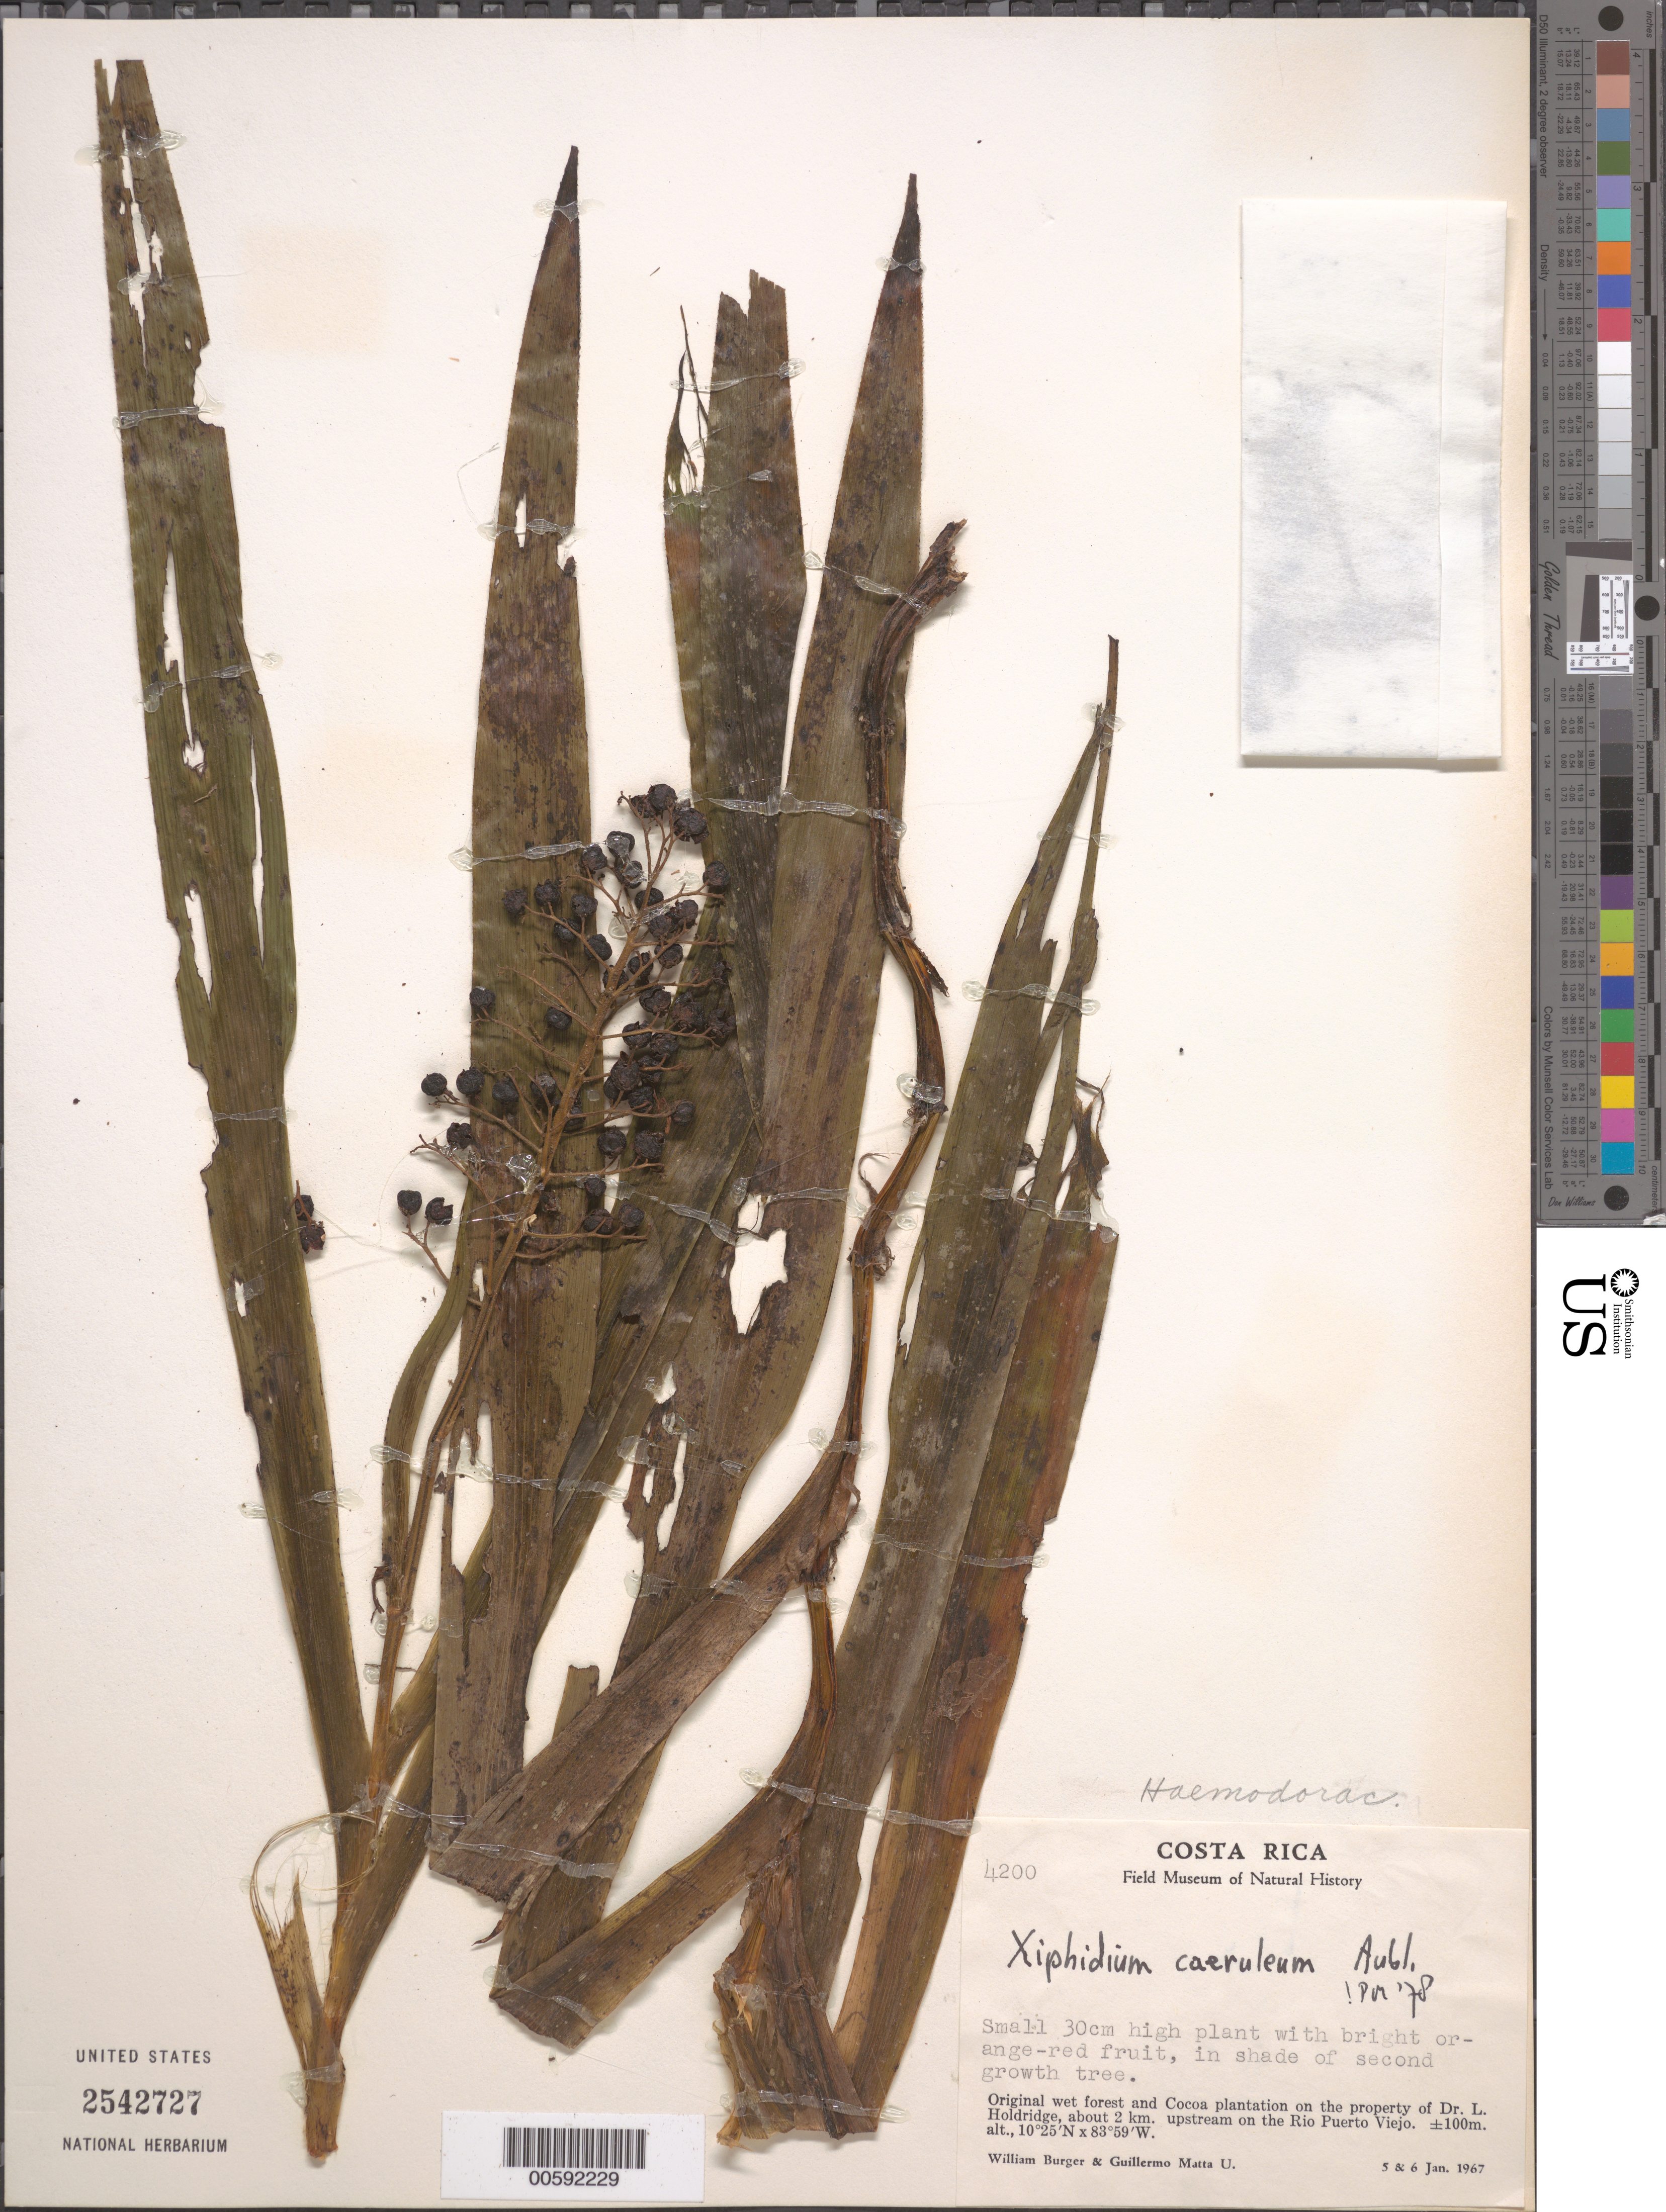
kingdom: Plantae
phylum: Tracheophyta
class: Liliopsida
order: Commelinales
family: Haemodoraceae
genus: Xiphidium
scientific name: Xiphidium caeruleum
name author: Aubl.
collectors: W. Berger & G. Matta U.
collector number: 4200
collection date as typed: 05 Jan 1967 and 06 Jan 1967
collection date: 1967-01-05,1967-01-06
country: Costa Rica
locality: Upstream of Rio Puerto Viejo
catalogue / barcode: US 2542727